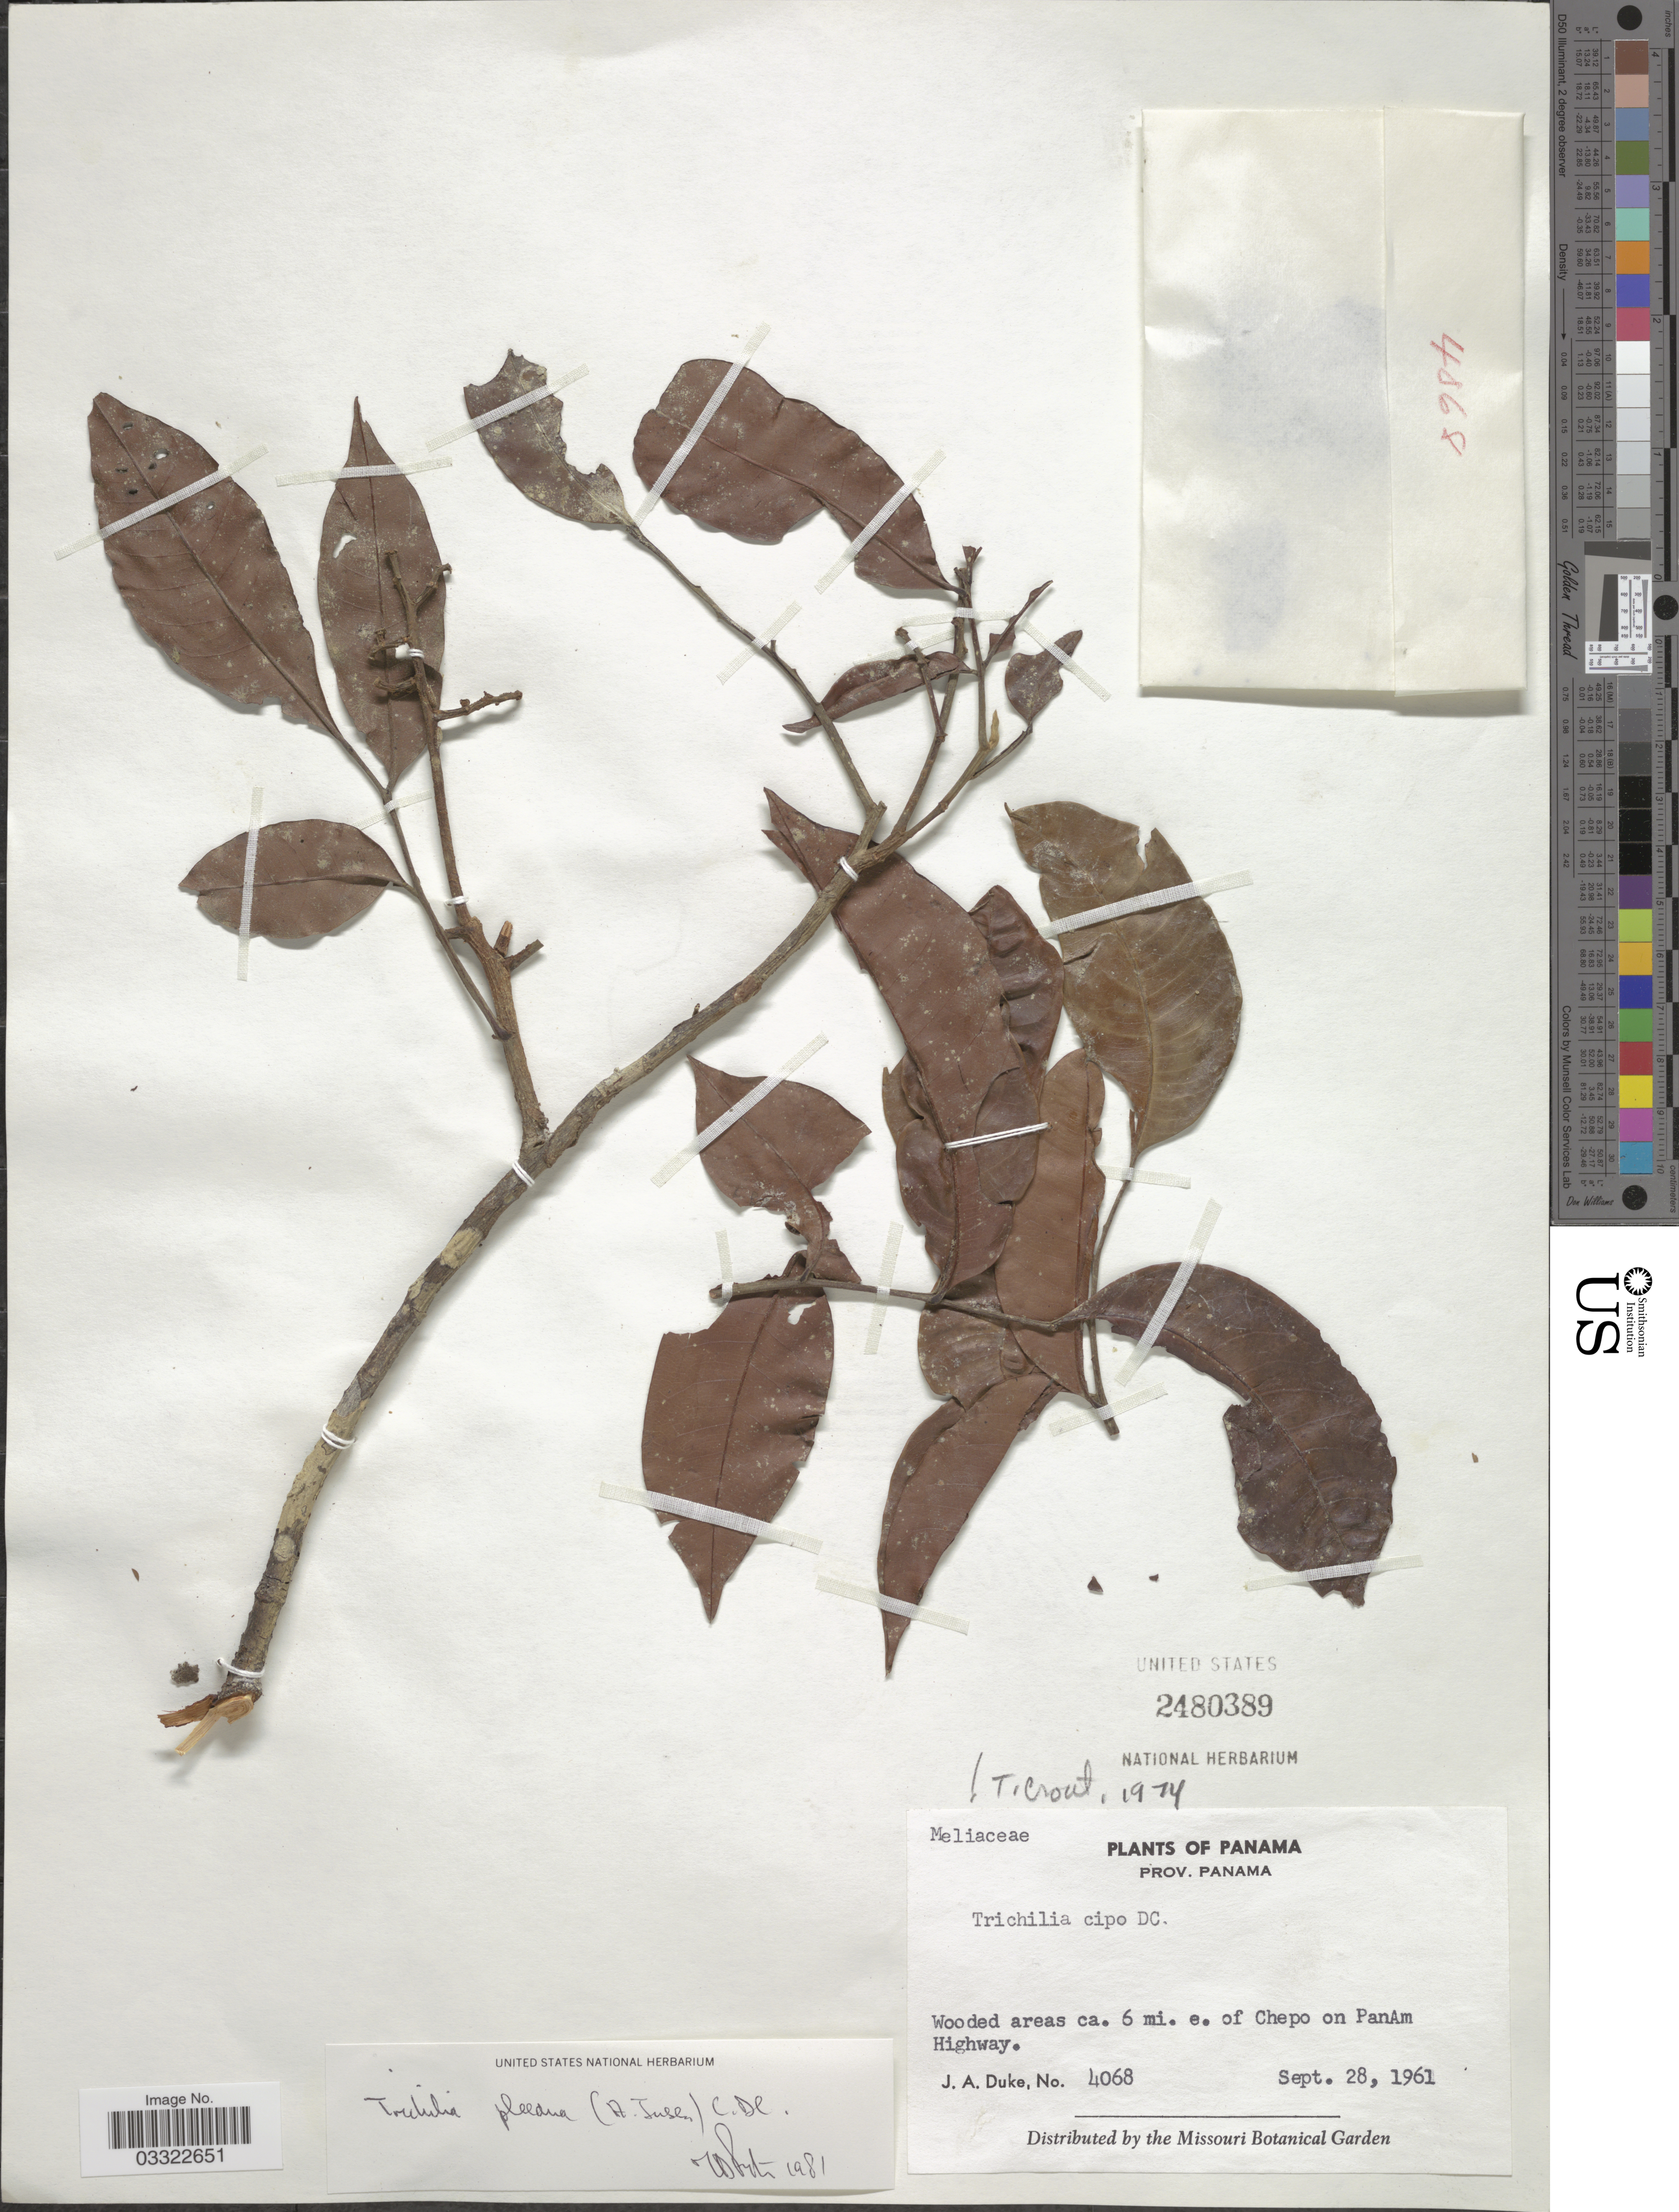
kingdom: Plantae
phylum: Tracheophyta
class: Magnoliopsida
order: Sapindales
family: Meliaceae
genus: Trichilia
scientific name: Trichilia pleeana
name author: (A. Juss.) C. DC.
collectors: J. A. Duke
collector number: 4068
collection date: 1961-09-28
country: Panama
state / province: Panamá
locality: Wooded areas ca. 6 mi. e. of Chepo on PanAm Highway.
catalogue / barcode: US 2480389